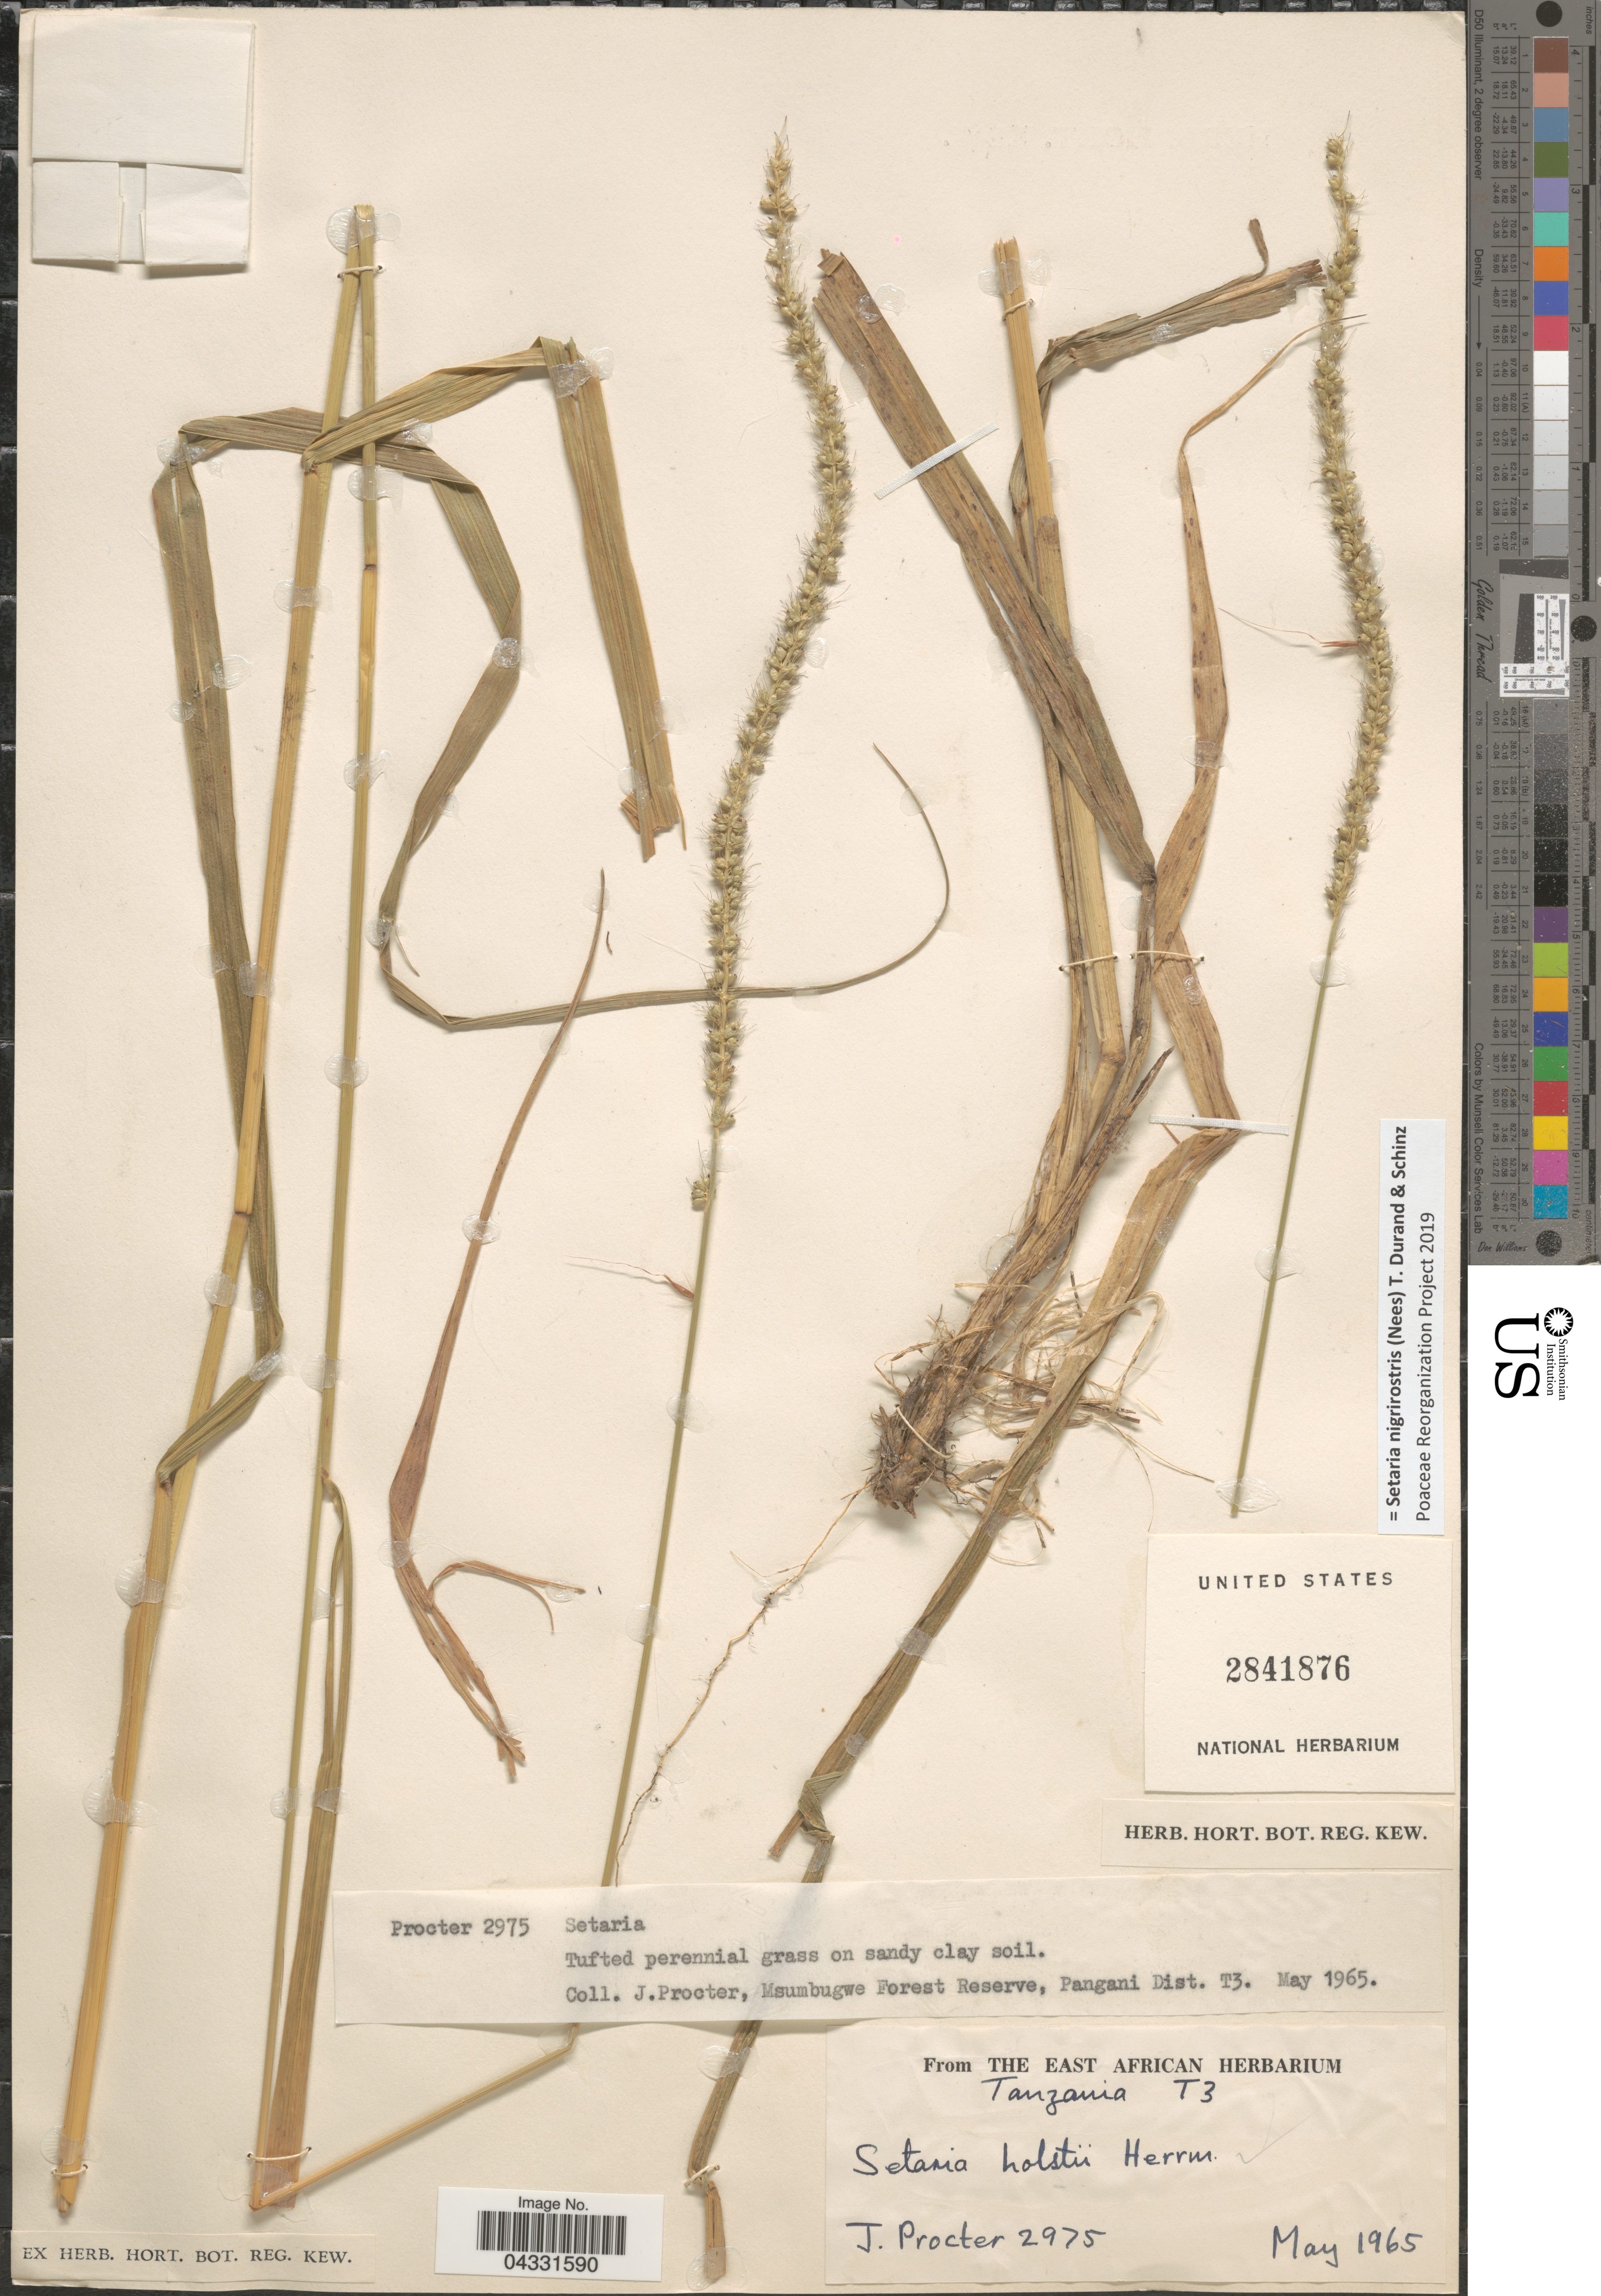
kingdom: Plantae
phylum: Tracheophyta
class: Liliopsida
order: Poales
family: Poaceae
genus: Setaria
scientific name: Setaria nigrirostris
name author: (Nees) Durand & Schinz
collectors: J. Procter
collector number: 2975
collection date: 1965-05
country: Tanzania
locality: Msumbugwe Forest Reserve, Pangani Dist. T3.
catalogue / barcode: US 2841876